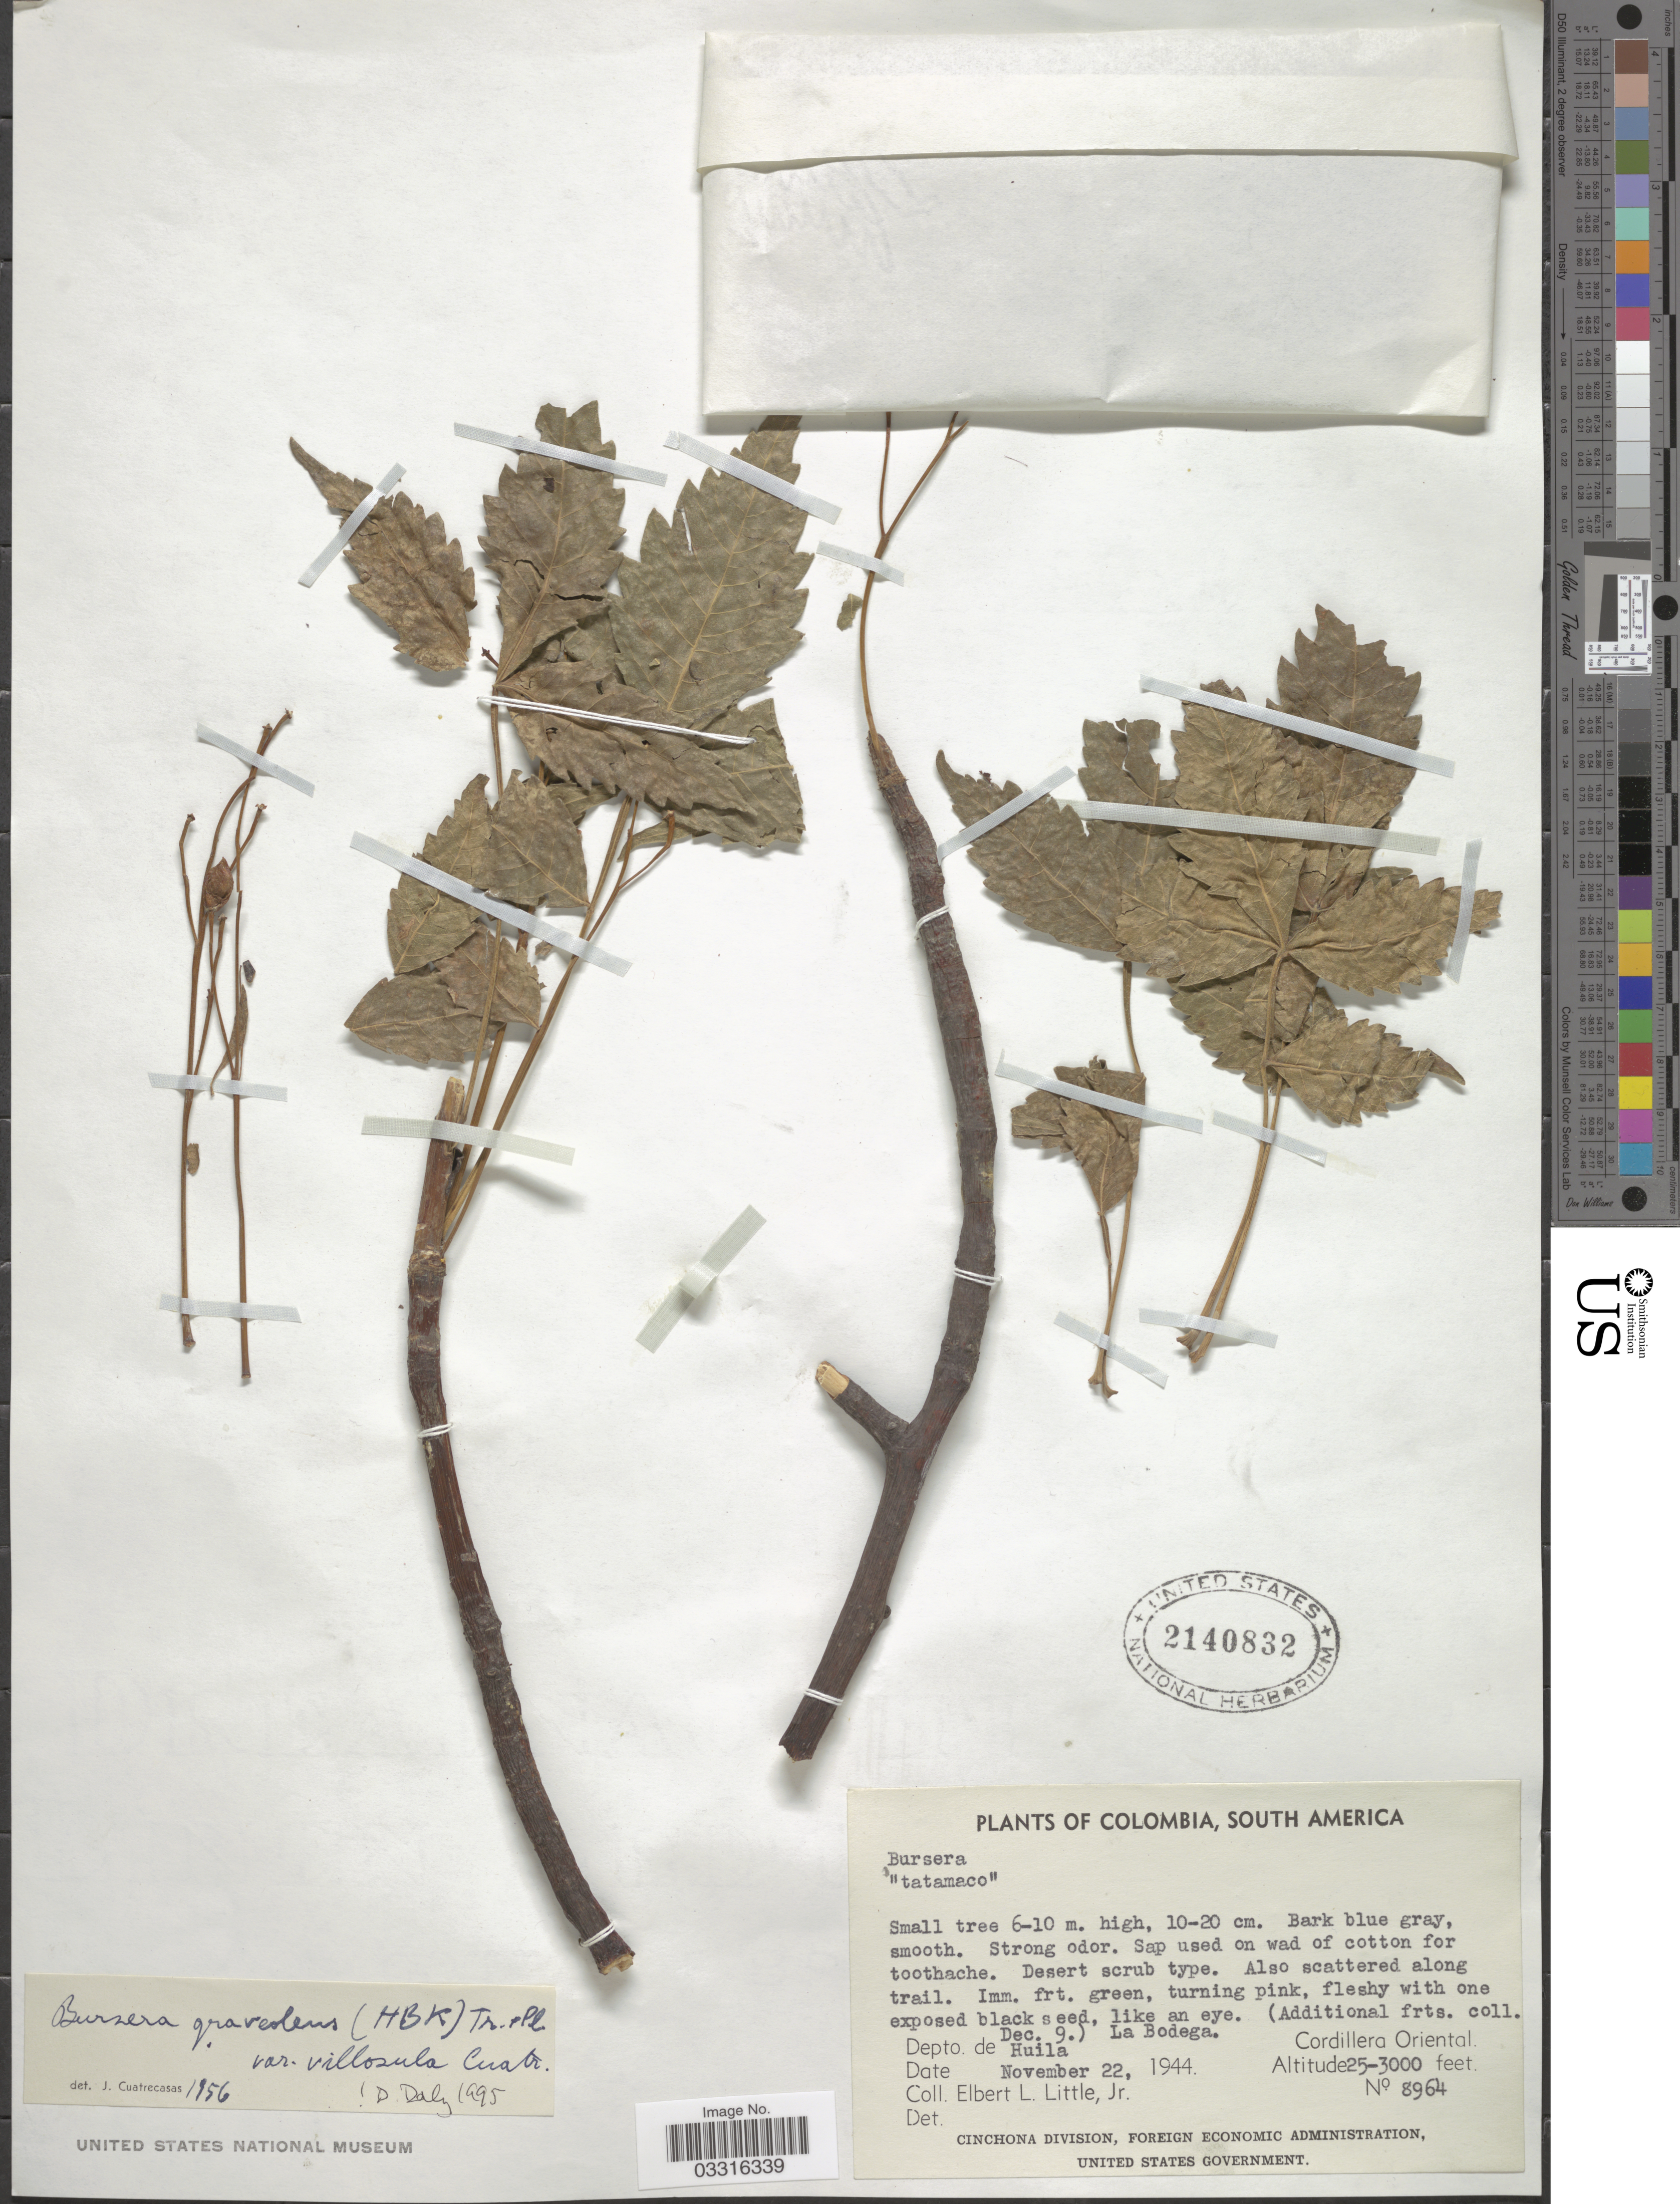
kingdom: Plantae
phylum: Tracheophyta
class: Magnoliopsida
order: Sapindales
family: Burseraceae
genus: Bursera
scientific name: Bursera graveolens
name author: (Kunth) Triana & Planch.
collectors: E. L. Little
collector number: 8964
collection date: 1944-11-22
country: Colombia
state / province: Huila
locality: La Bodega, Depto. de Huila, Cordillera Oriental.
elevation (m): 762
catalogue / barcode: US 2140832